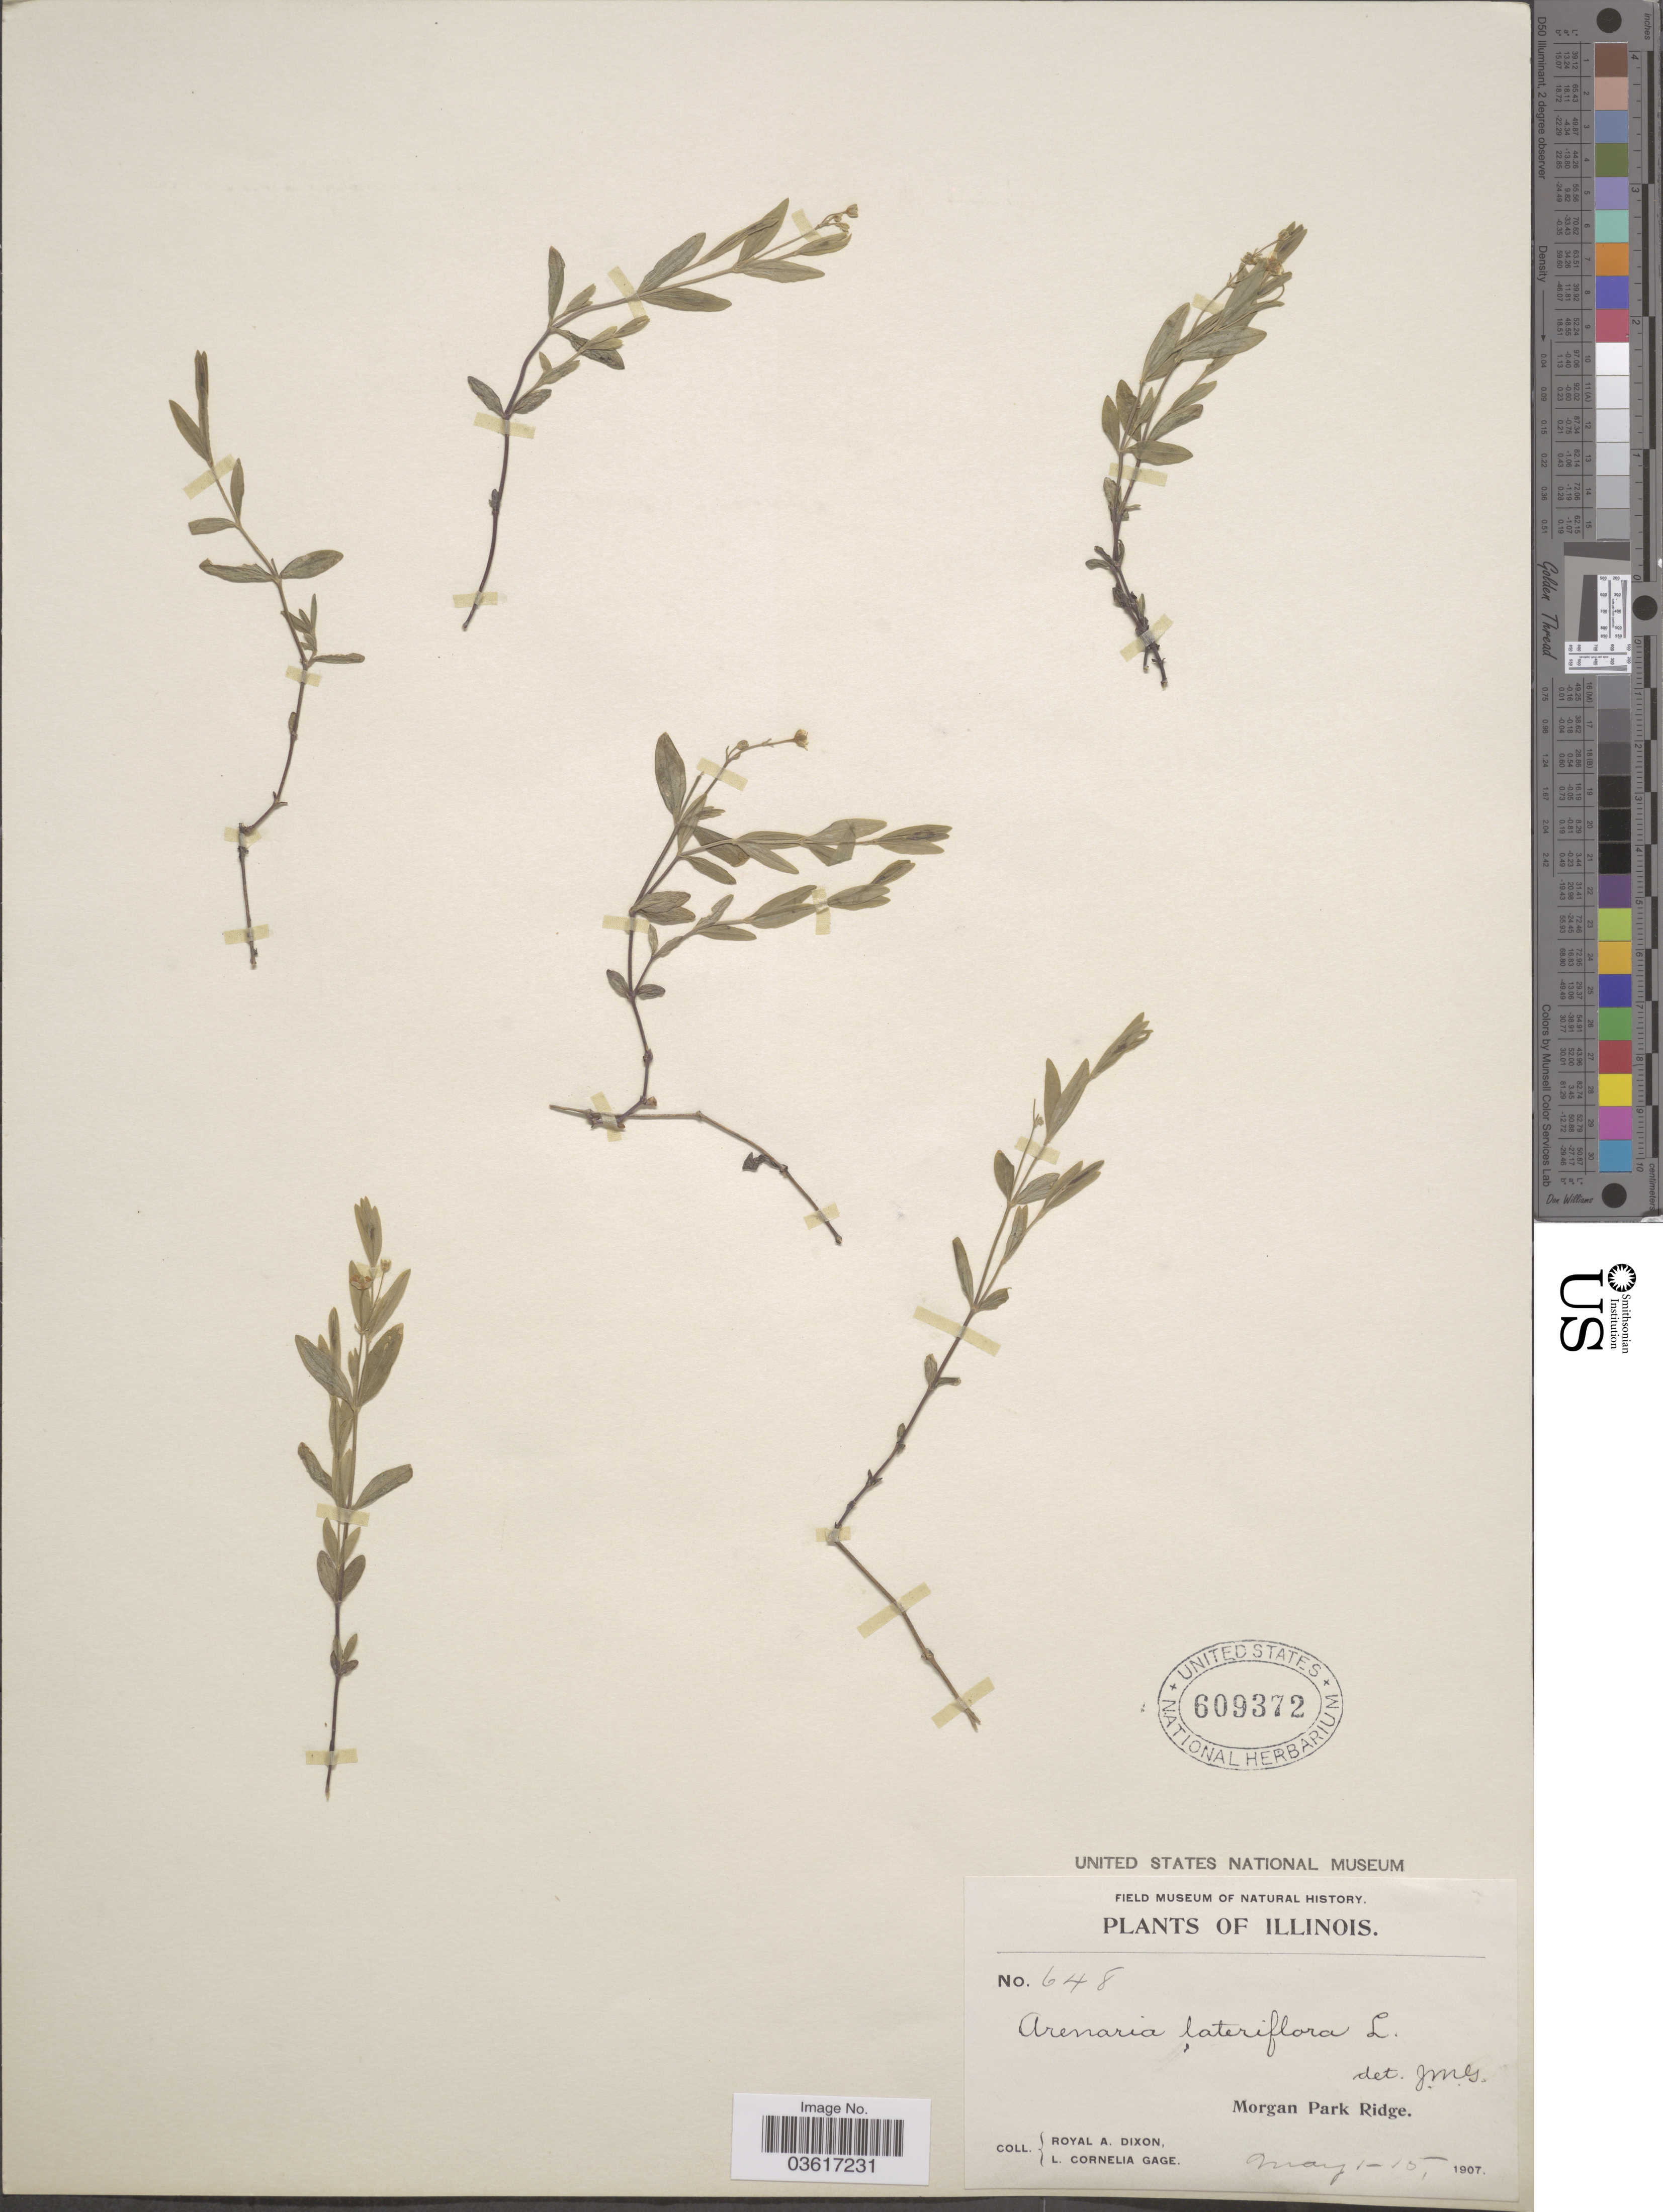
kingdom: Plantae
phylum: Tracheophyta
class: Magnoliopsida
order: Caryophyllales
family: Caryophyllaceae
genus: Moehringia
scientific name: Moehringia lateriflora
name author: (L.) Fenzl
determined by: Strong, Mark T., (BOT), Smithsonian Institution - National Museum of Natural History (UNITED STATES)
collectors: R. A. Dixon & L. Gage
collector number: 648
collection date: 1907-05-01/1907-05-15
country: United States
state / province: Illinois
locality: Morgan Park Ridge.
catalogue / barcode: US 609372